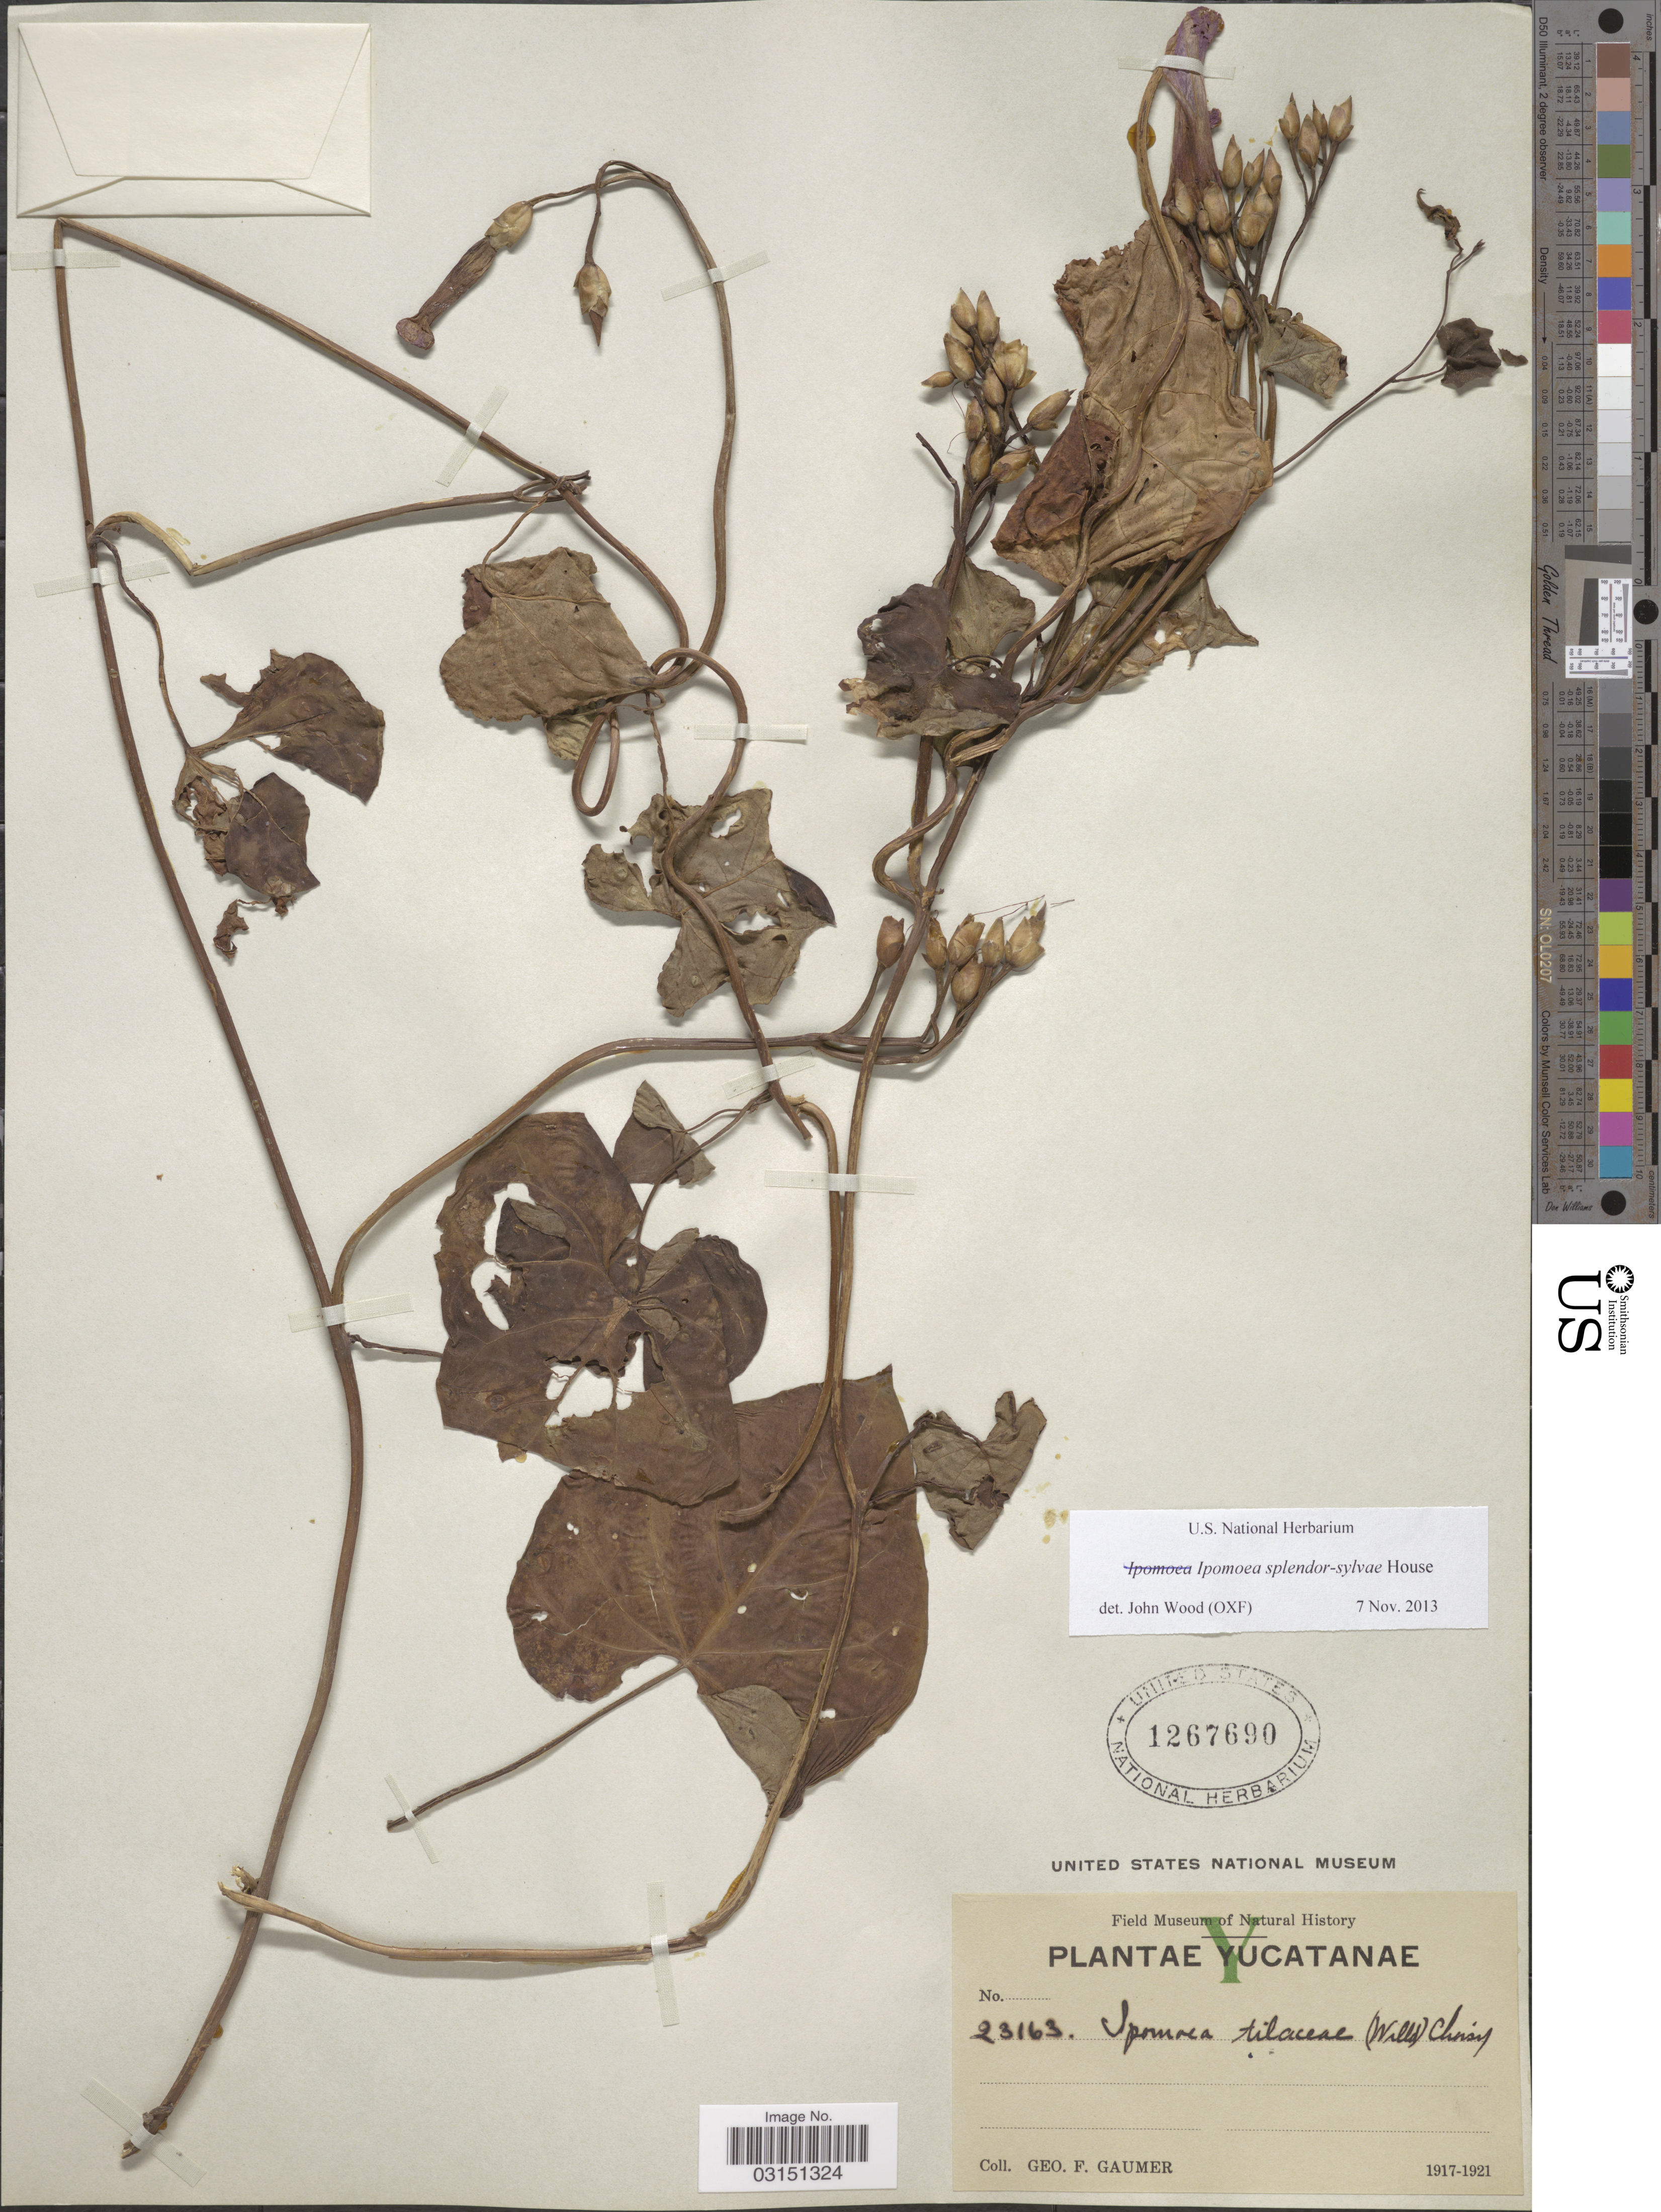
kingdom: Plantae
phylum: Tracheophyta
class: Magnoliopsida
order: Solanales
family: Convolvulaceae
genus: Ipomoea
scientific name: Ipomoea splendor-sylvae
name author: House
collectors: G. F. Gaumer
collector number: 23163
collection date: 1917/1921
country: Mexico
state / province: Yucatán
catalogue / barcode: US 1267690